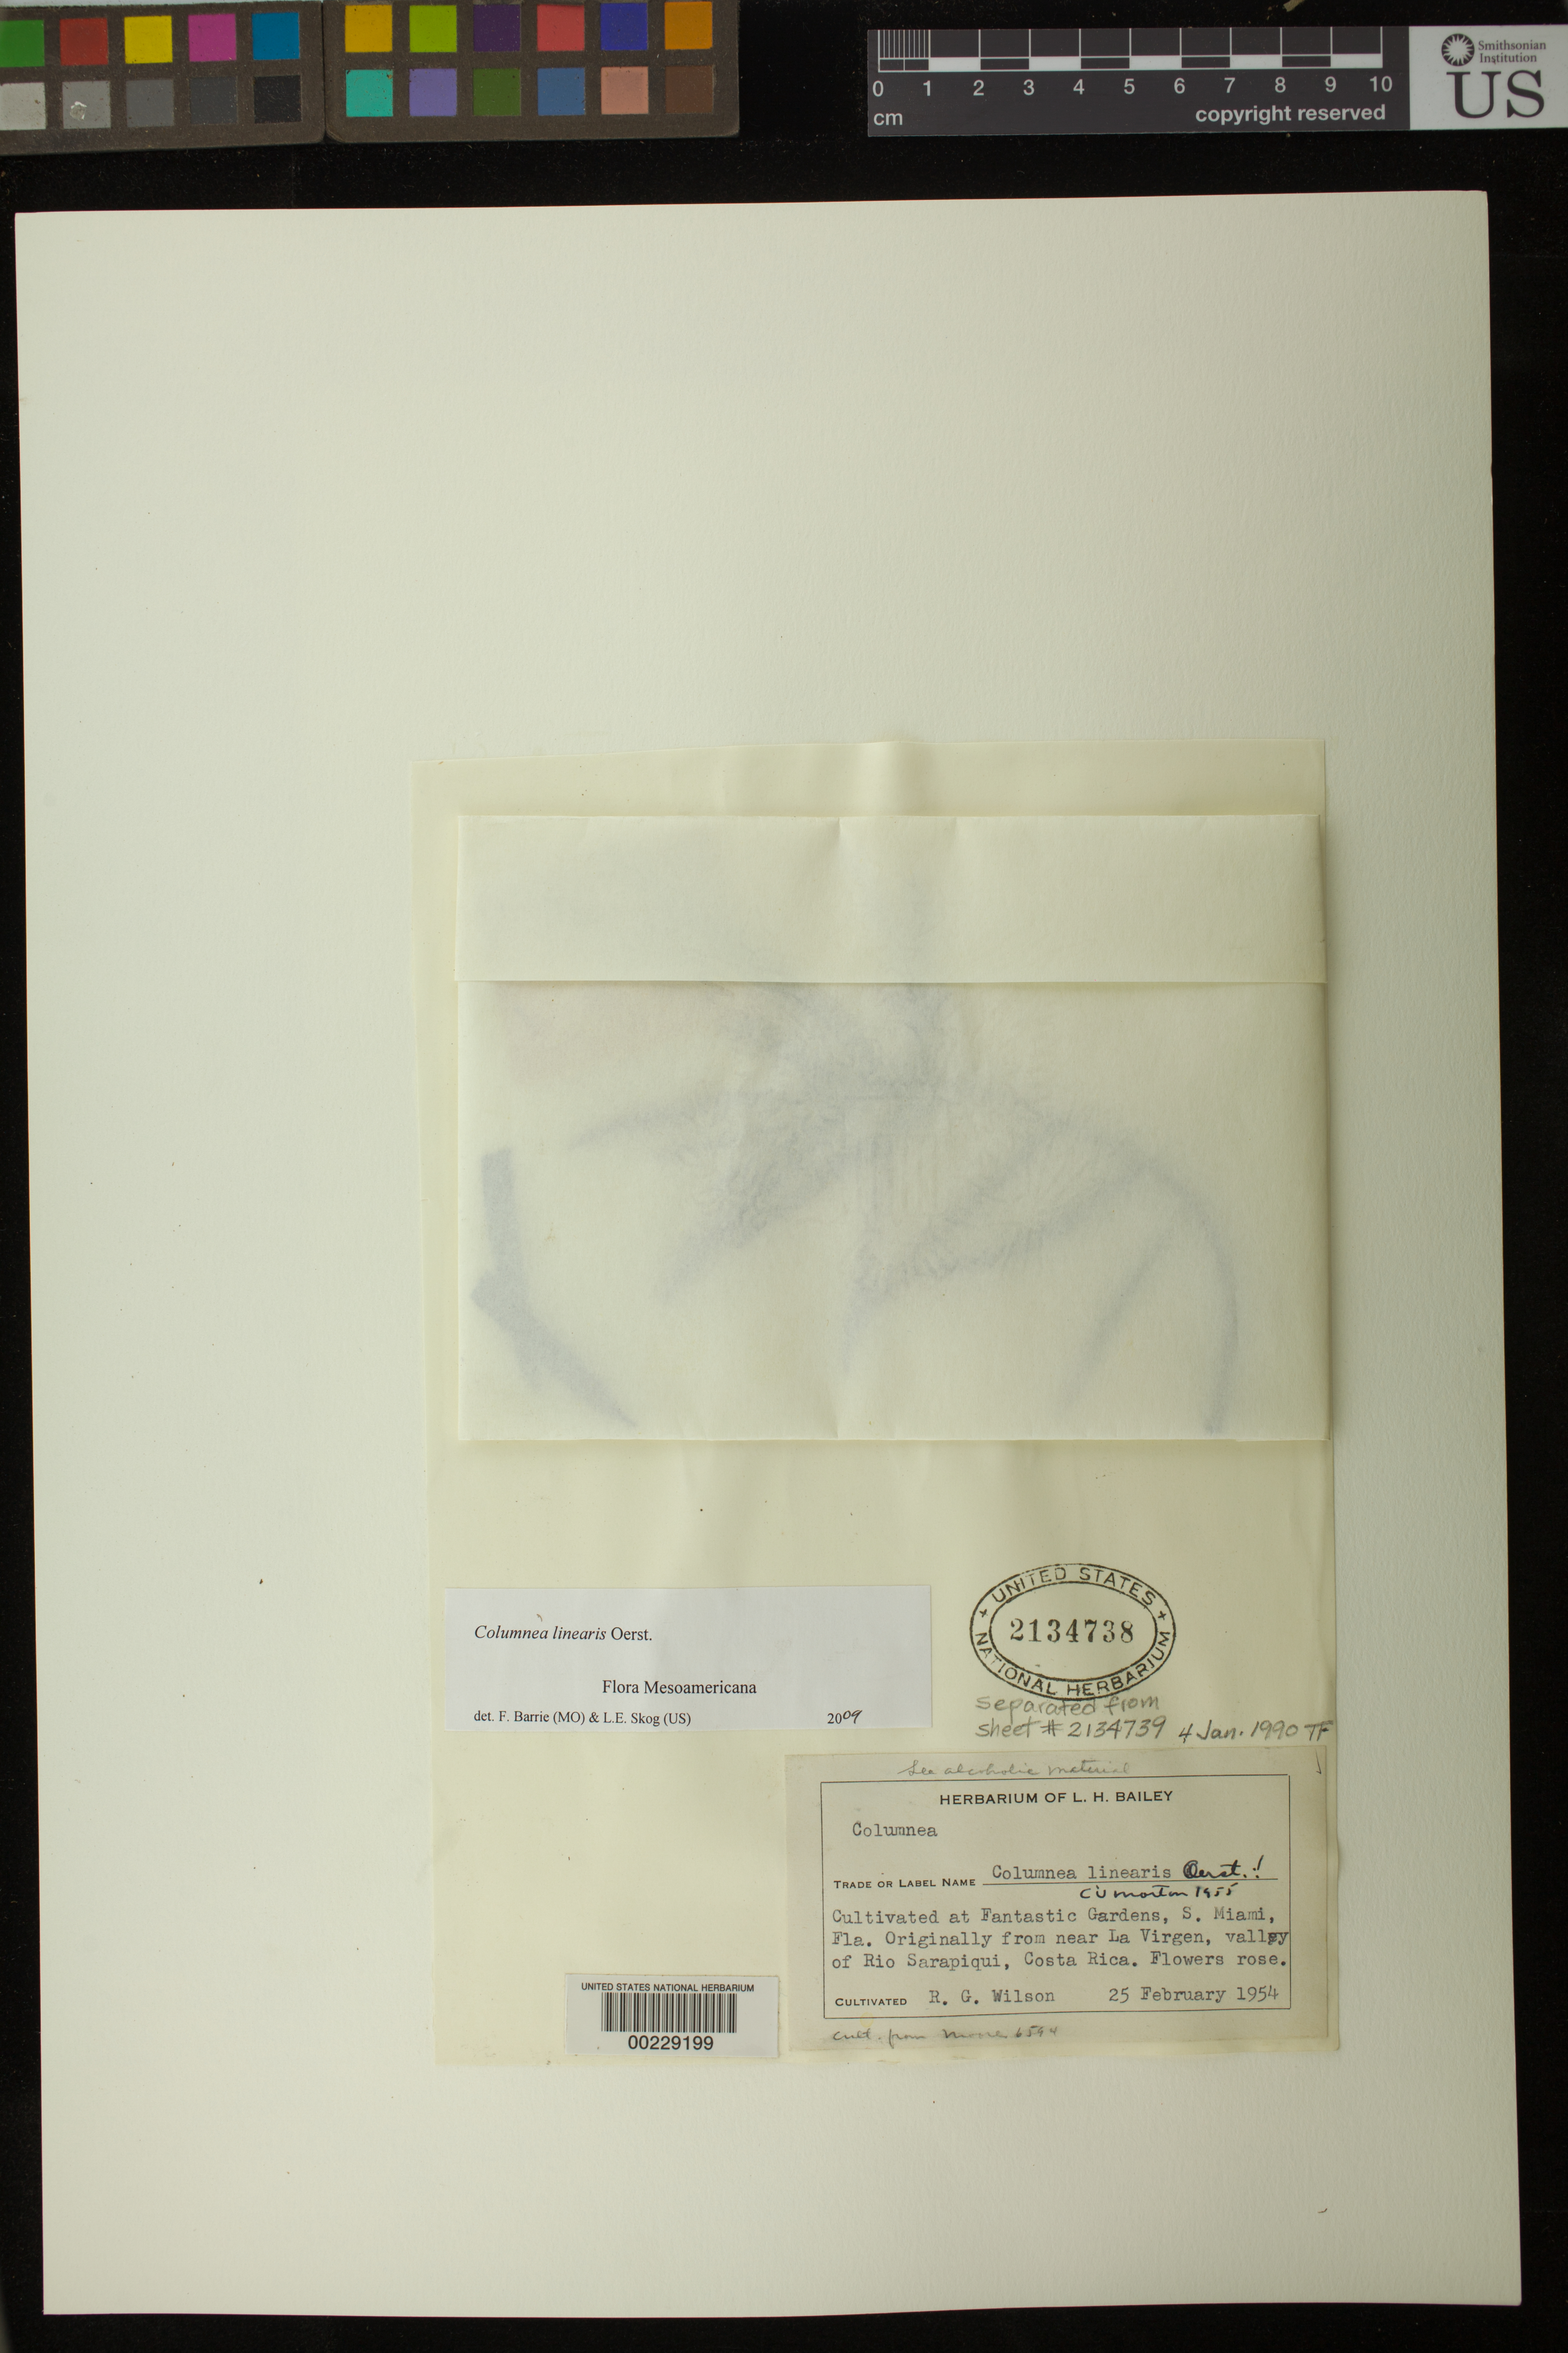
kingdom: Plantae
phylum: Tracheophyta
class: Magnoliopsida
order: Lamiales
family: Gesneriaceae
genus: Columnea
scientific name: Columnea linearis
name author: Oerst.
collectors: R. G. Wilson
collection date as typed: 25 Feb 1954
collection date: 1954-02-25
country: Costa Rica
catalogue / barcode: US 2134738